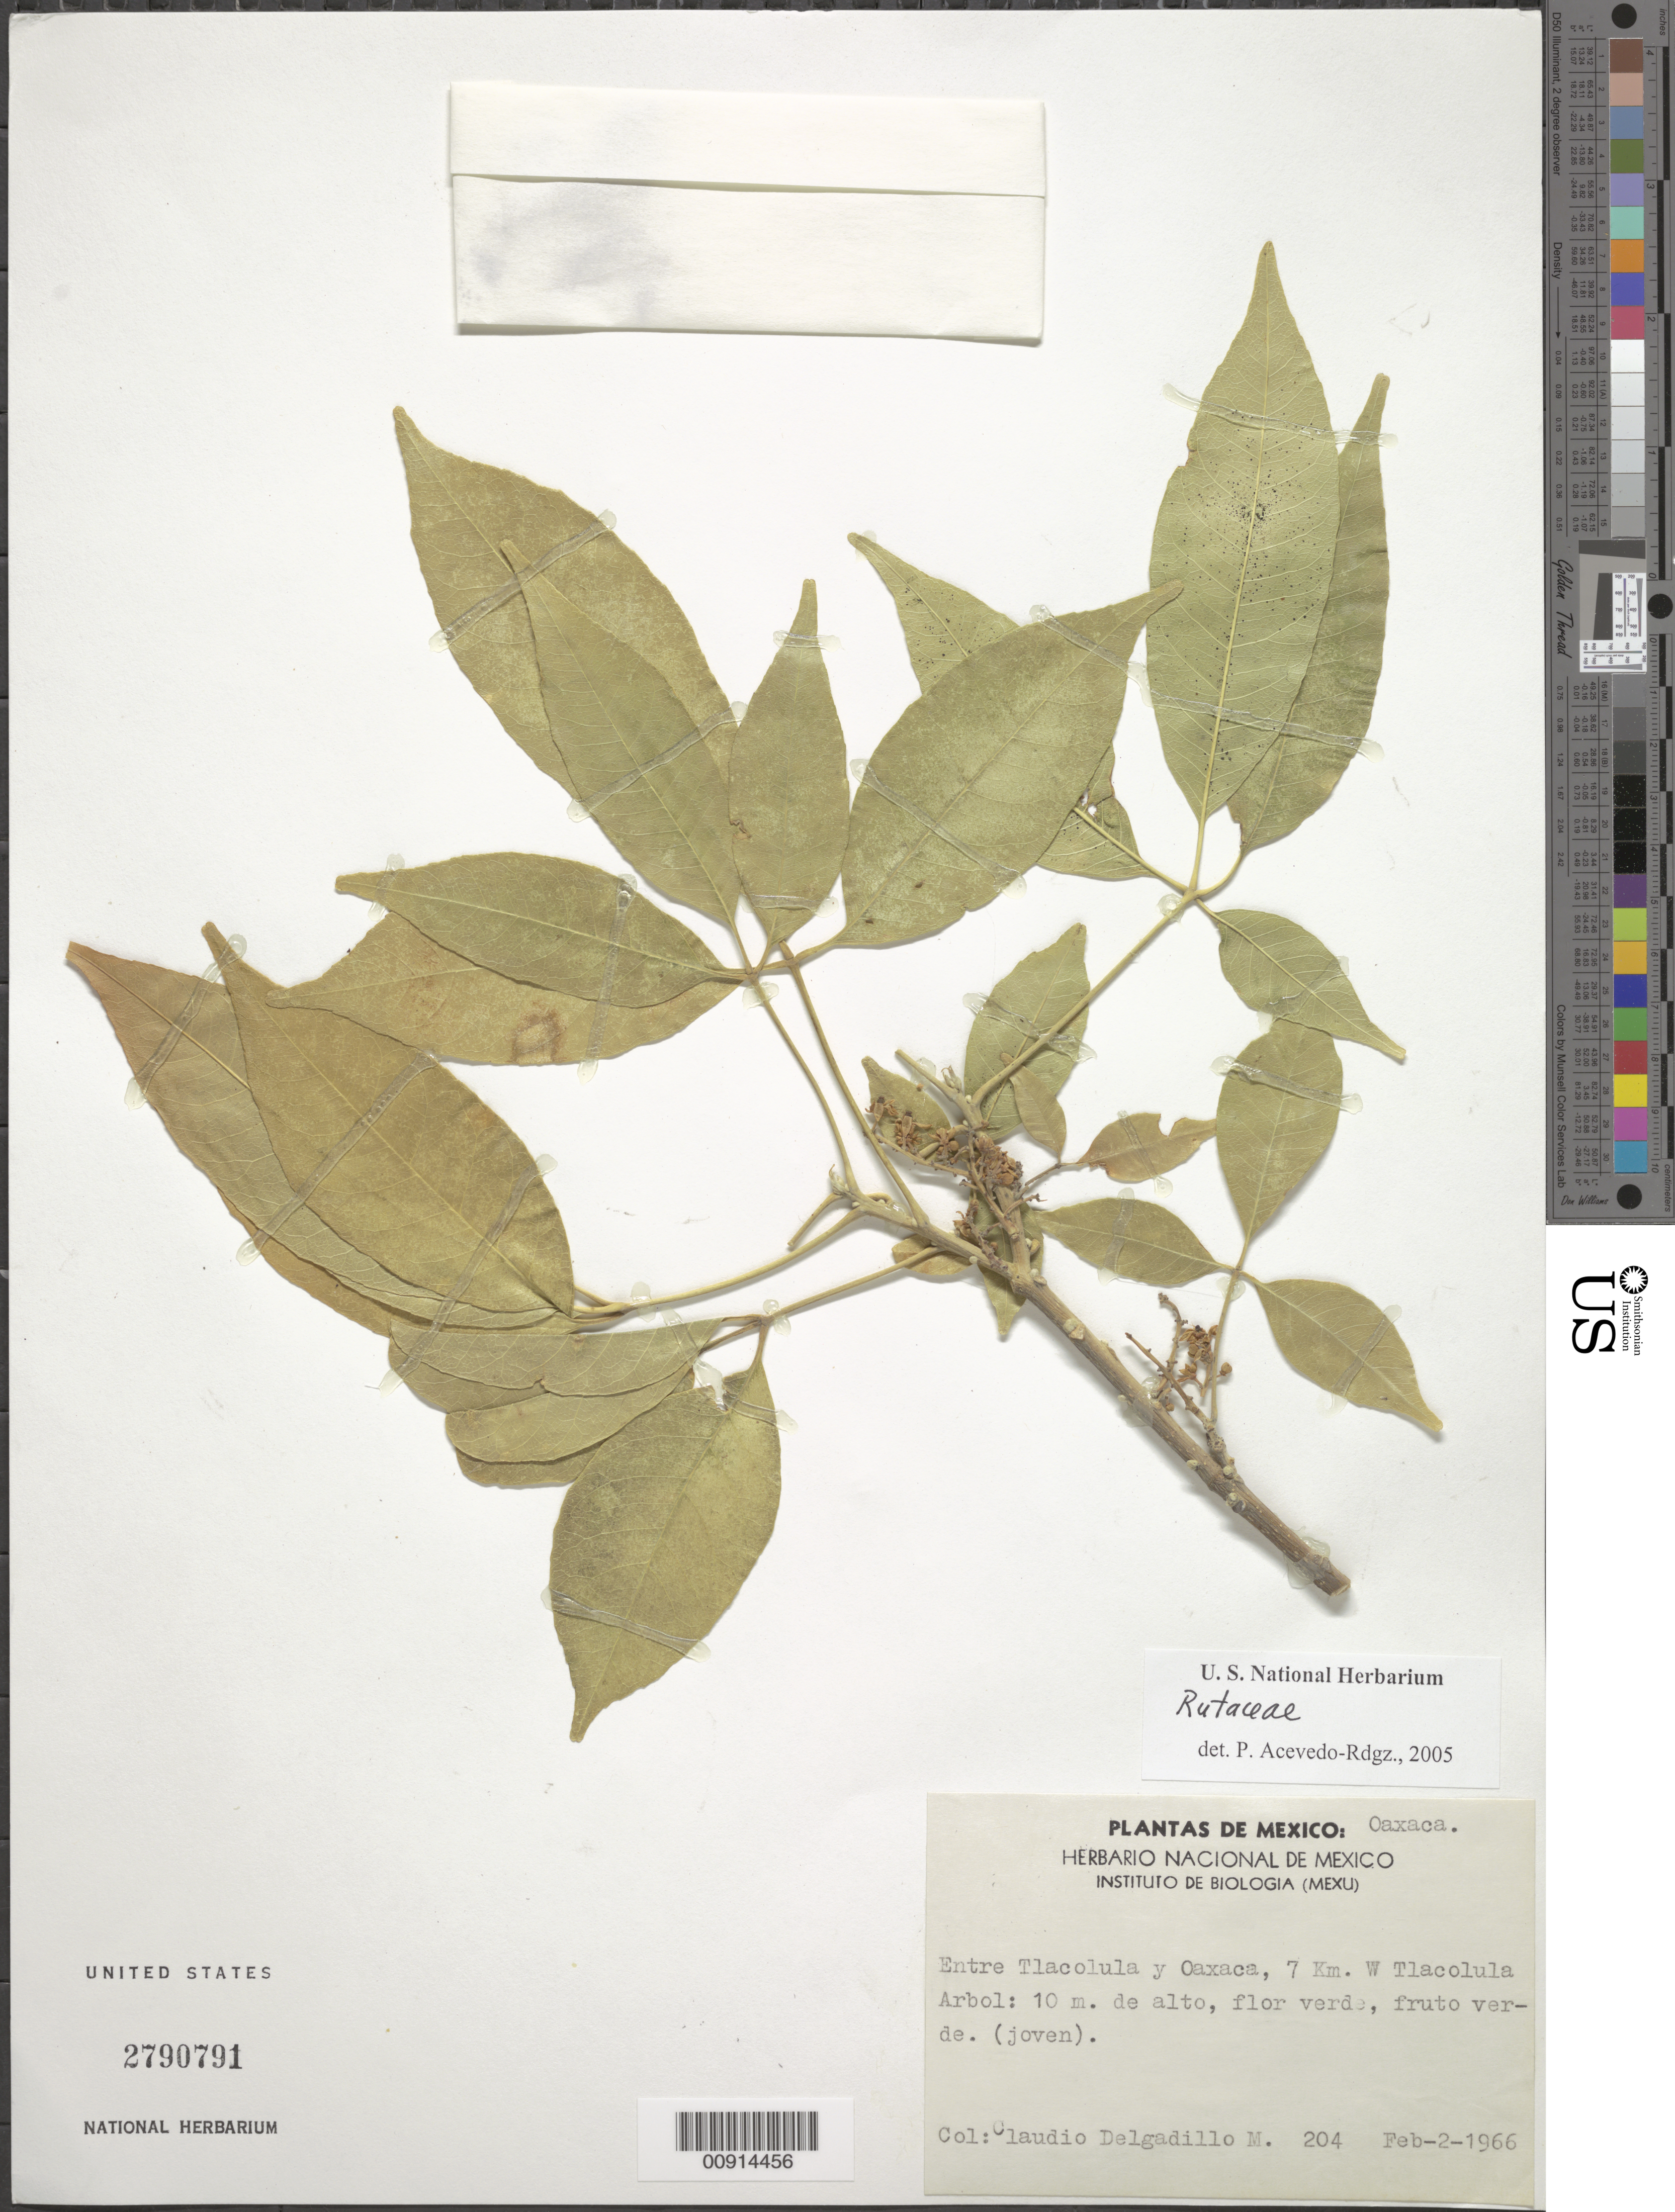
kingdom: Plantae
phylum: Tracheophyta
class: Magnoliopsida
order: Sapindales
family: Rutaceae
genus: Casimiroa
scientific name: Casimiroa sp.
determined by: Londoño-Echeverri, Y.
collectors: C. Delgadillo-m.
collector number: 204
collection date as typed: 02 Feb 1966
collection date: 1966-02-02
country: Mexico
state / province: Oaxaca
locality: Entre Tlacolula y Oaxaca, 7 km. W Tlacolula.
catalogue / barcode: US 2790791